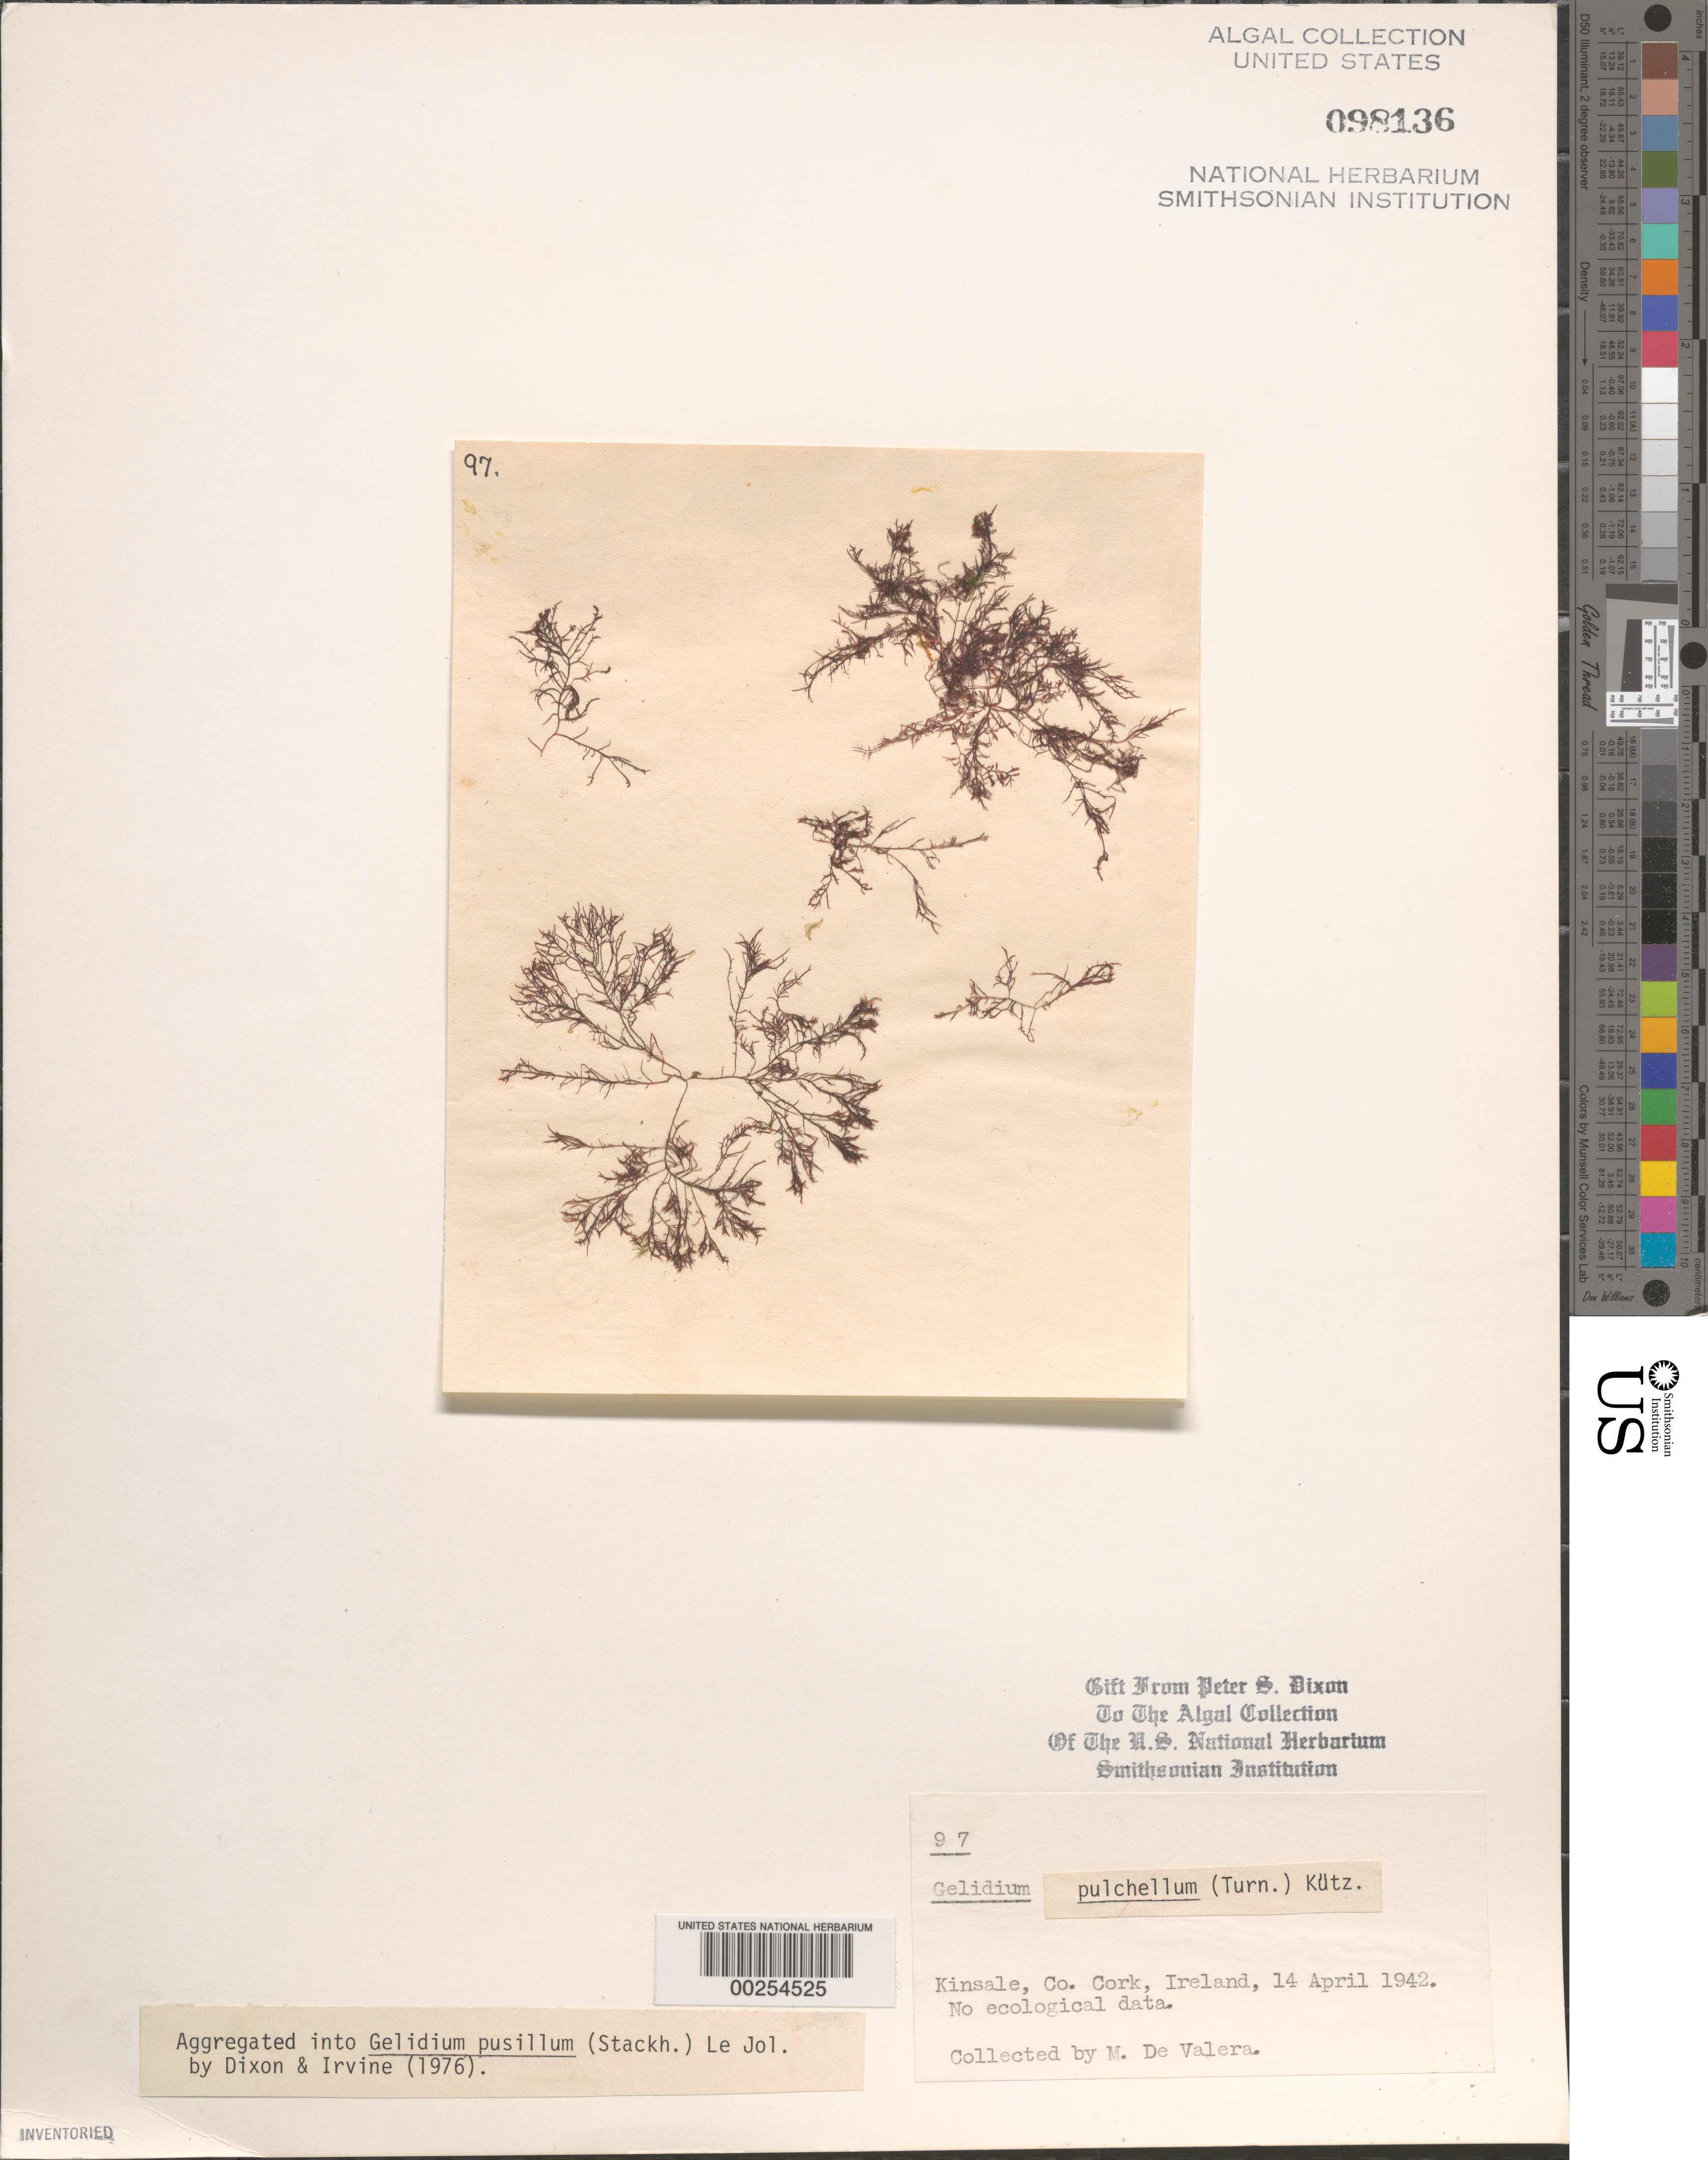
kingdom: Plantae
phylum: Rhodophyta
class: Florideophyceae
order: Gelidiales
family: Gelidiaceae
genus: Gelidium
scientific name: Gelidium pusillum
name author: (Stackh.) Le Jol.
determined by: Dixon, P. S.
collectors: M. De Valera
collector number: PSD 97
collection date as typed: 14 Apr 1942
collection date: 1942-04-14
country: Ireland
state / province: Munster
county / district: Cork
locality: Kinsale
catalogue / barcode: US 98136